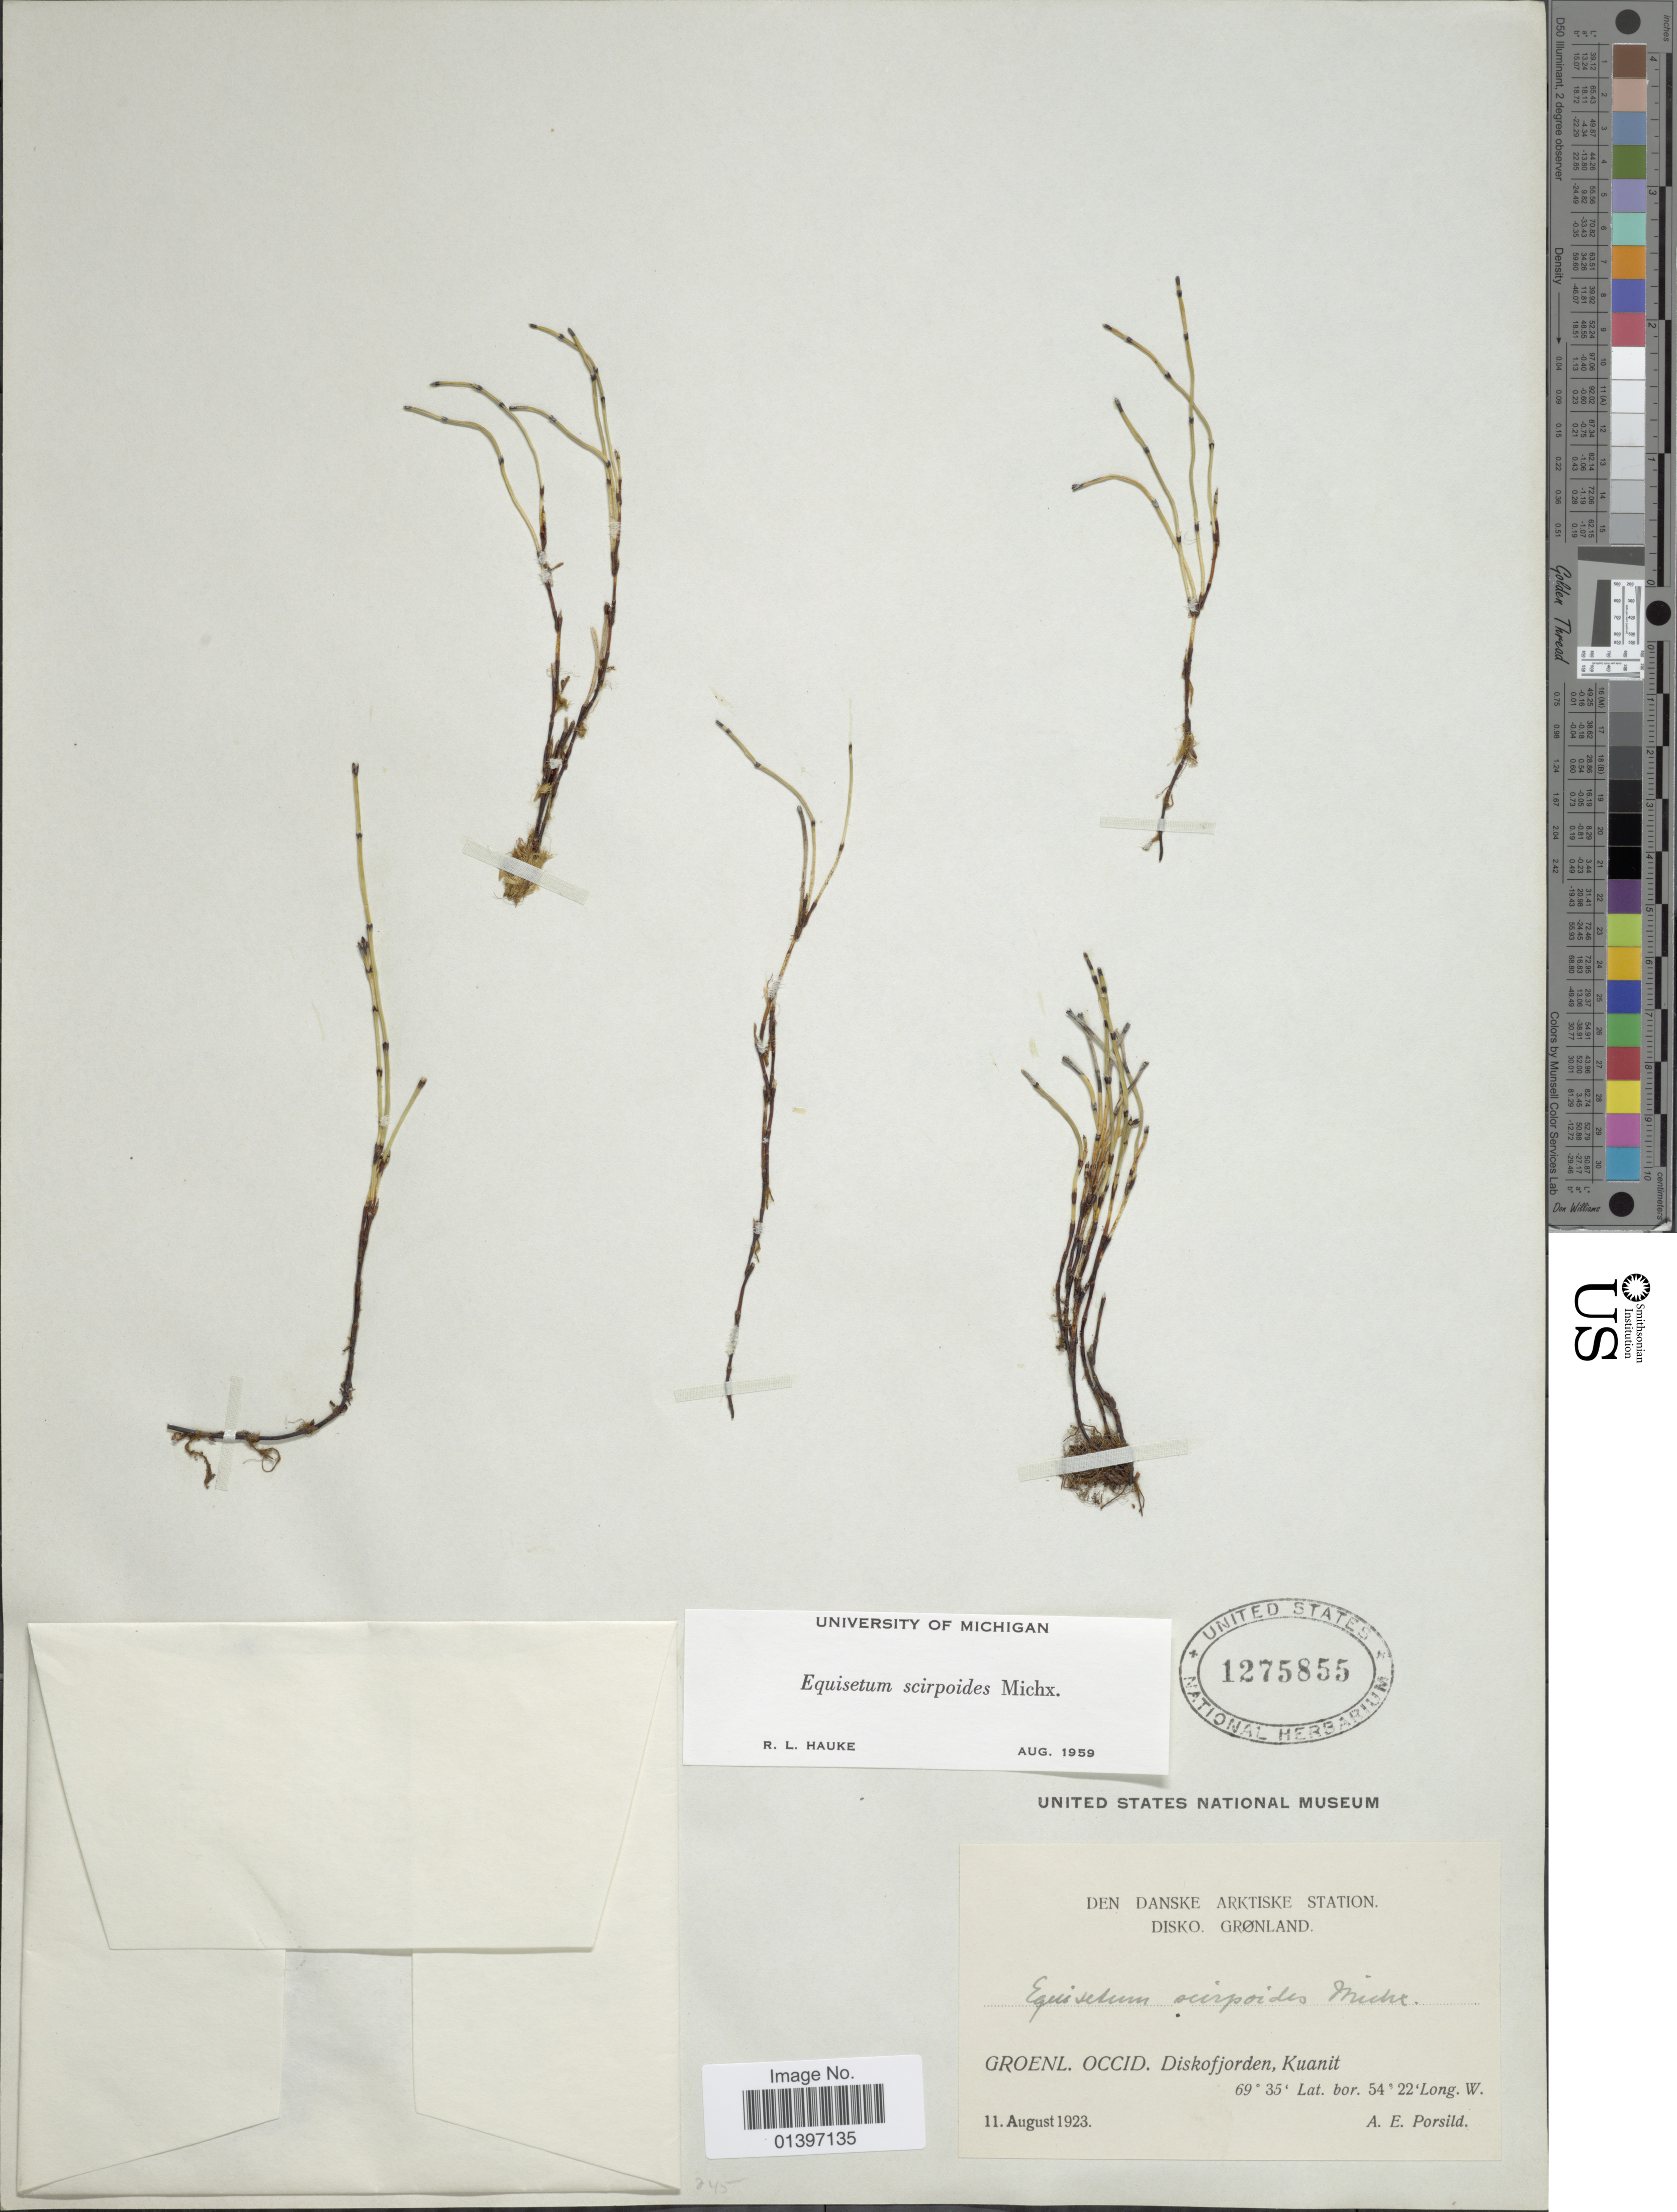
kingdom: Plantae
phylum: Tracheophyta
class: Polypodiopsida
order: Equisetales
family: Equisetaceae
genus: Equisetum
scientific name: Equisetum scirpoides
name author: Michx.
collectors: A. E. Porsild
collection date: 1923-08-11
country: Greenland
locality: Den Danske Arktiske station, Disko Grønland, Groenl. occid. Diskofjorden, Kuanit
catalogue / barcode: US 1275855